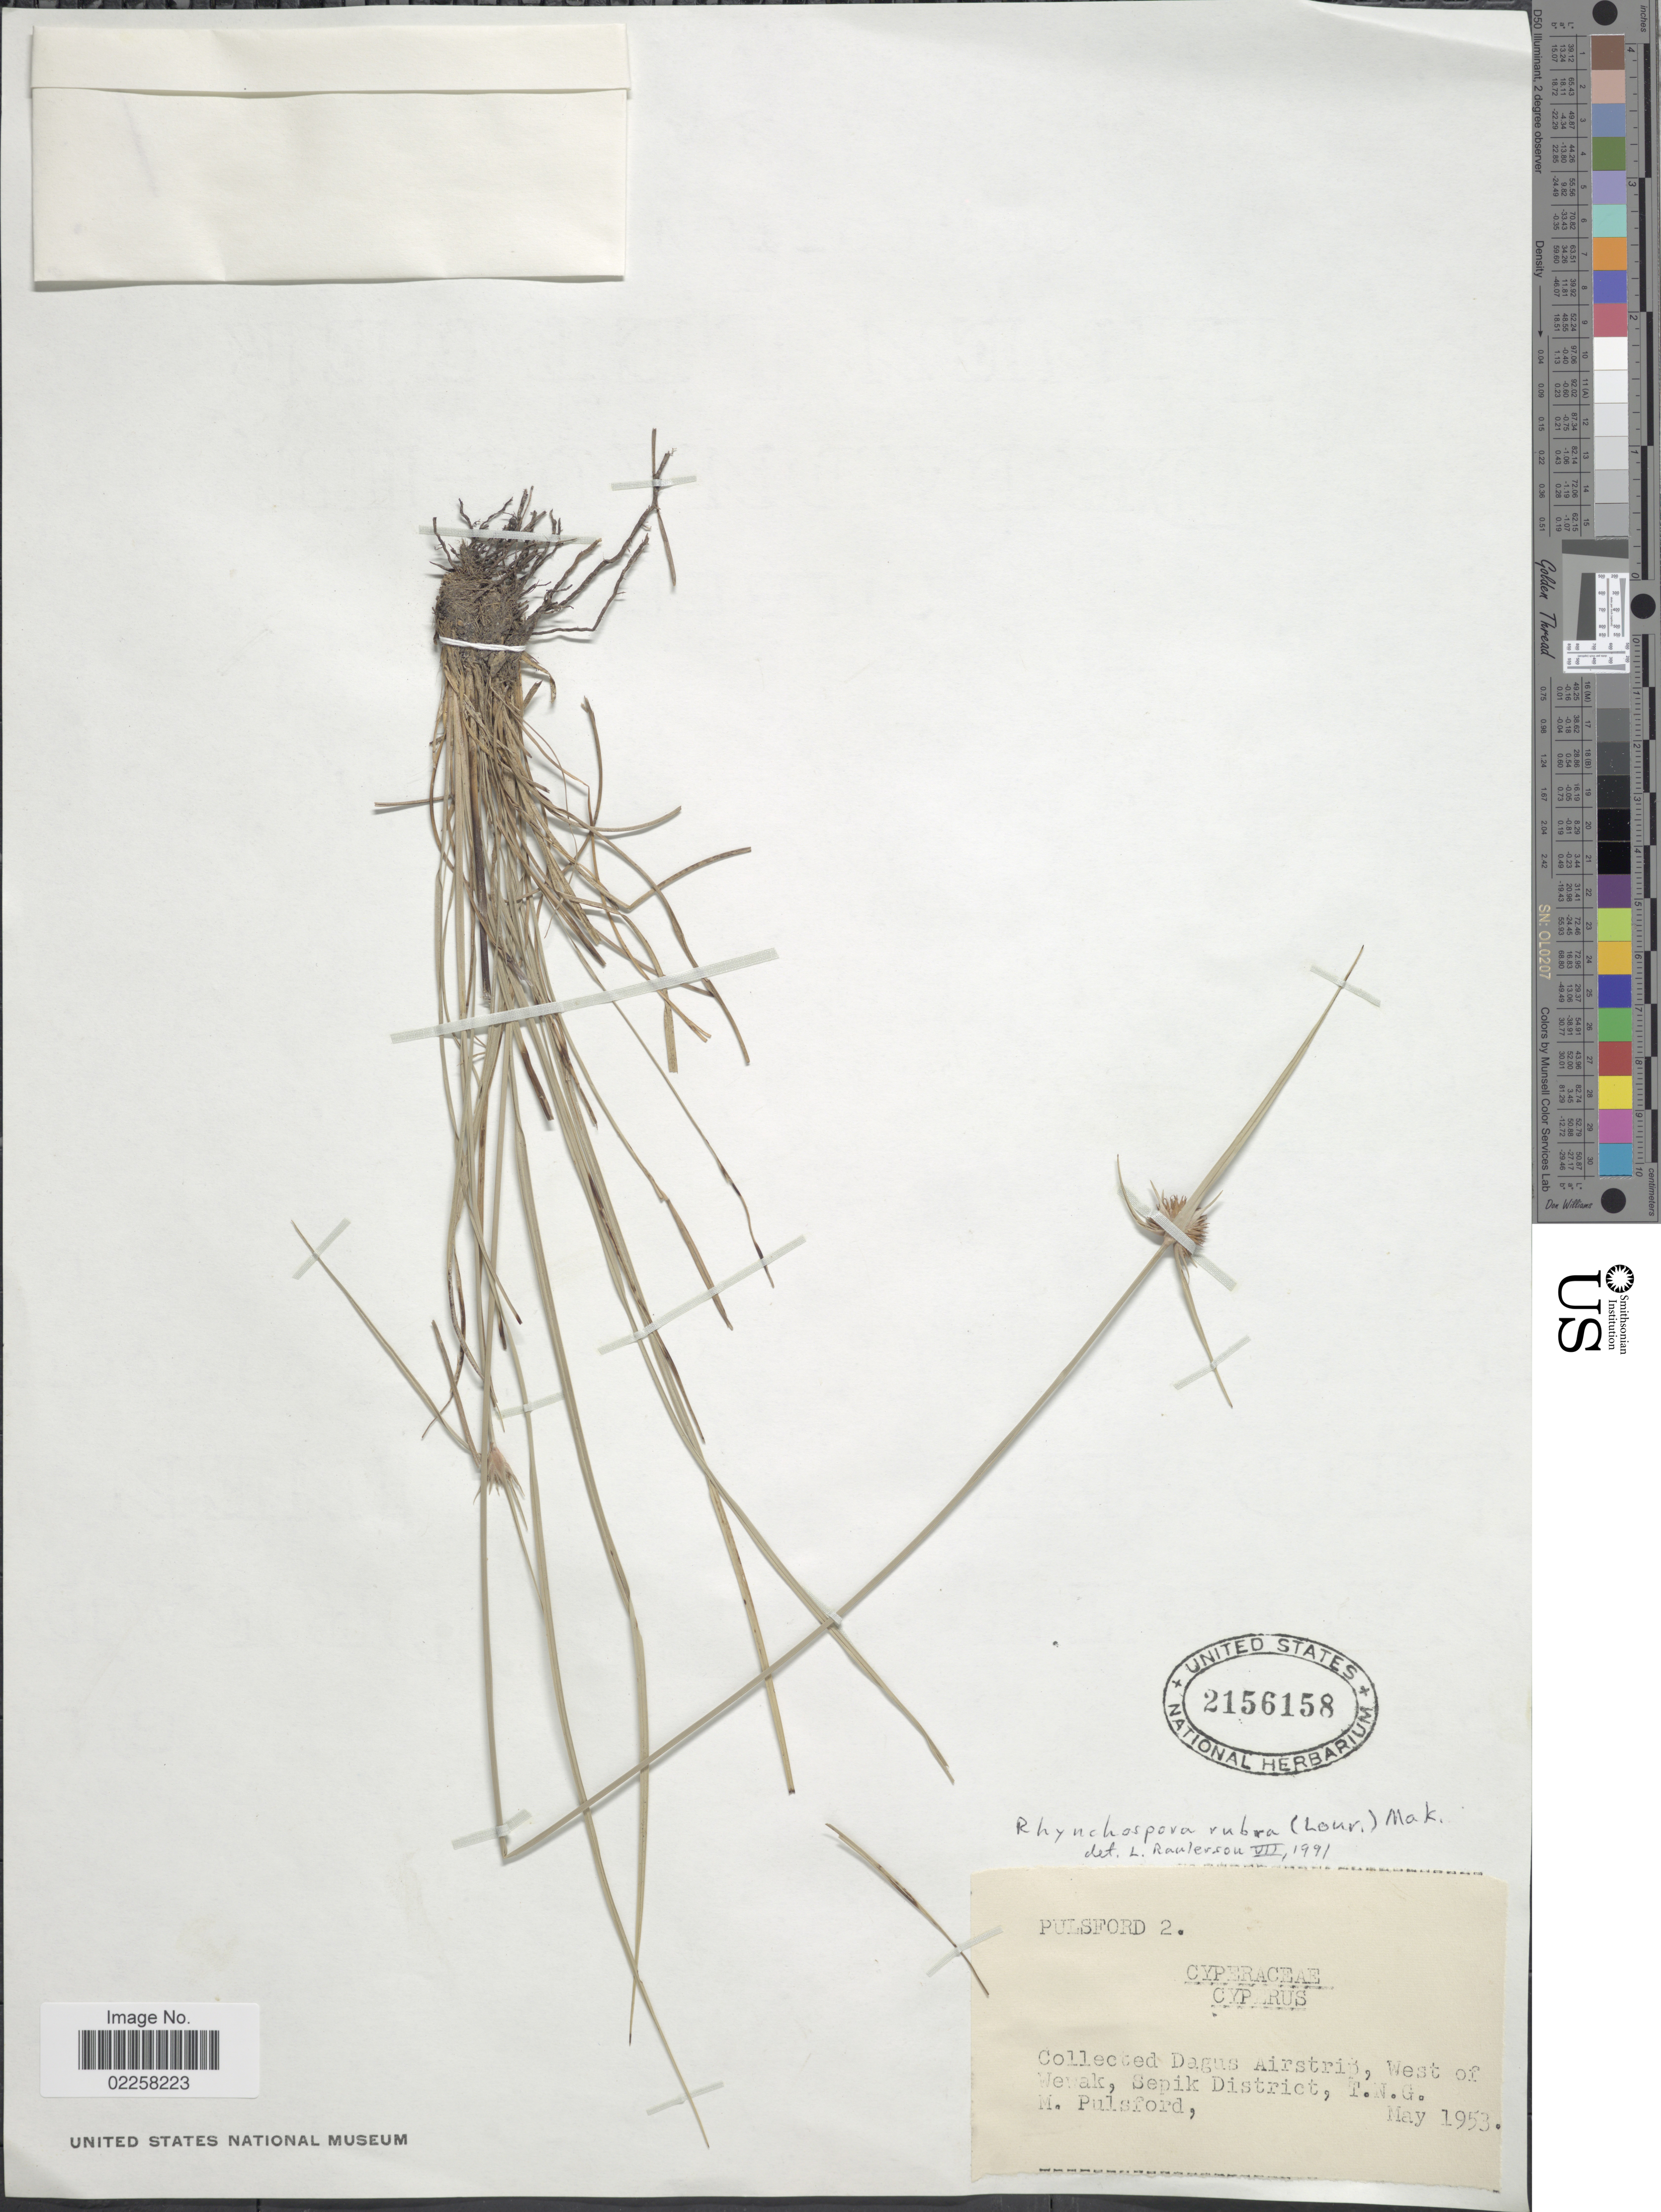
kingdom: Plantae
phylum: Tracheophyta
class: Liliopsida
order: Poales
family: Cyperaceae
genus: Rhynchospora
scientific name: Rhynchospora rubra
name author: (Lour.) Makino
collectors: M. Pulsford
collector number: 2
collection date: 1953-05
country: Papua New Guinea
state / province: East Sepik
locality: Dagus Airstrip, West of Wewak, Sepik District, T.N.G.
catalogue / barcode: US 2156158